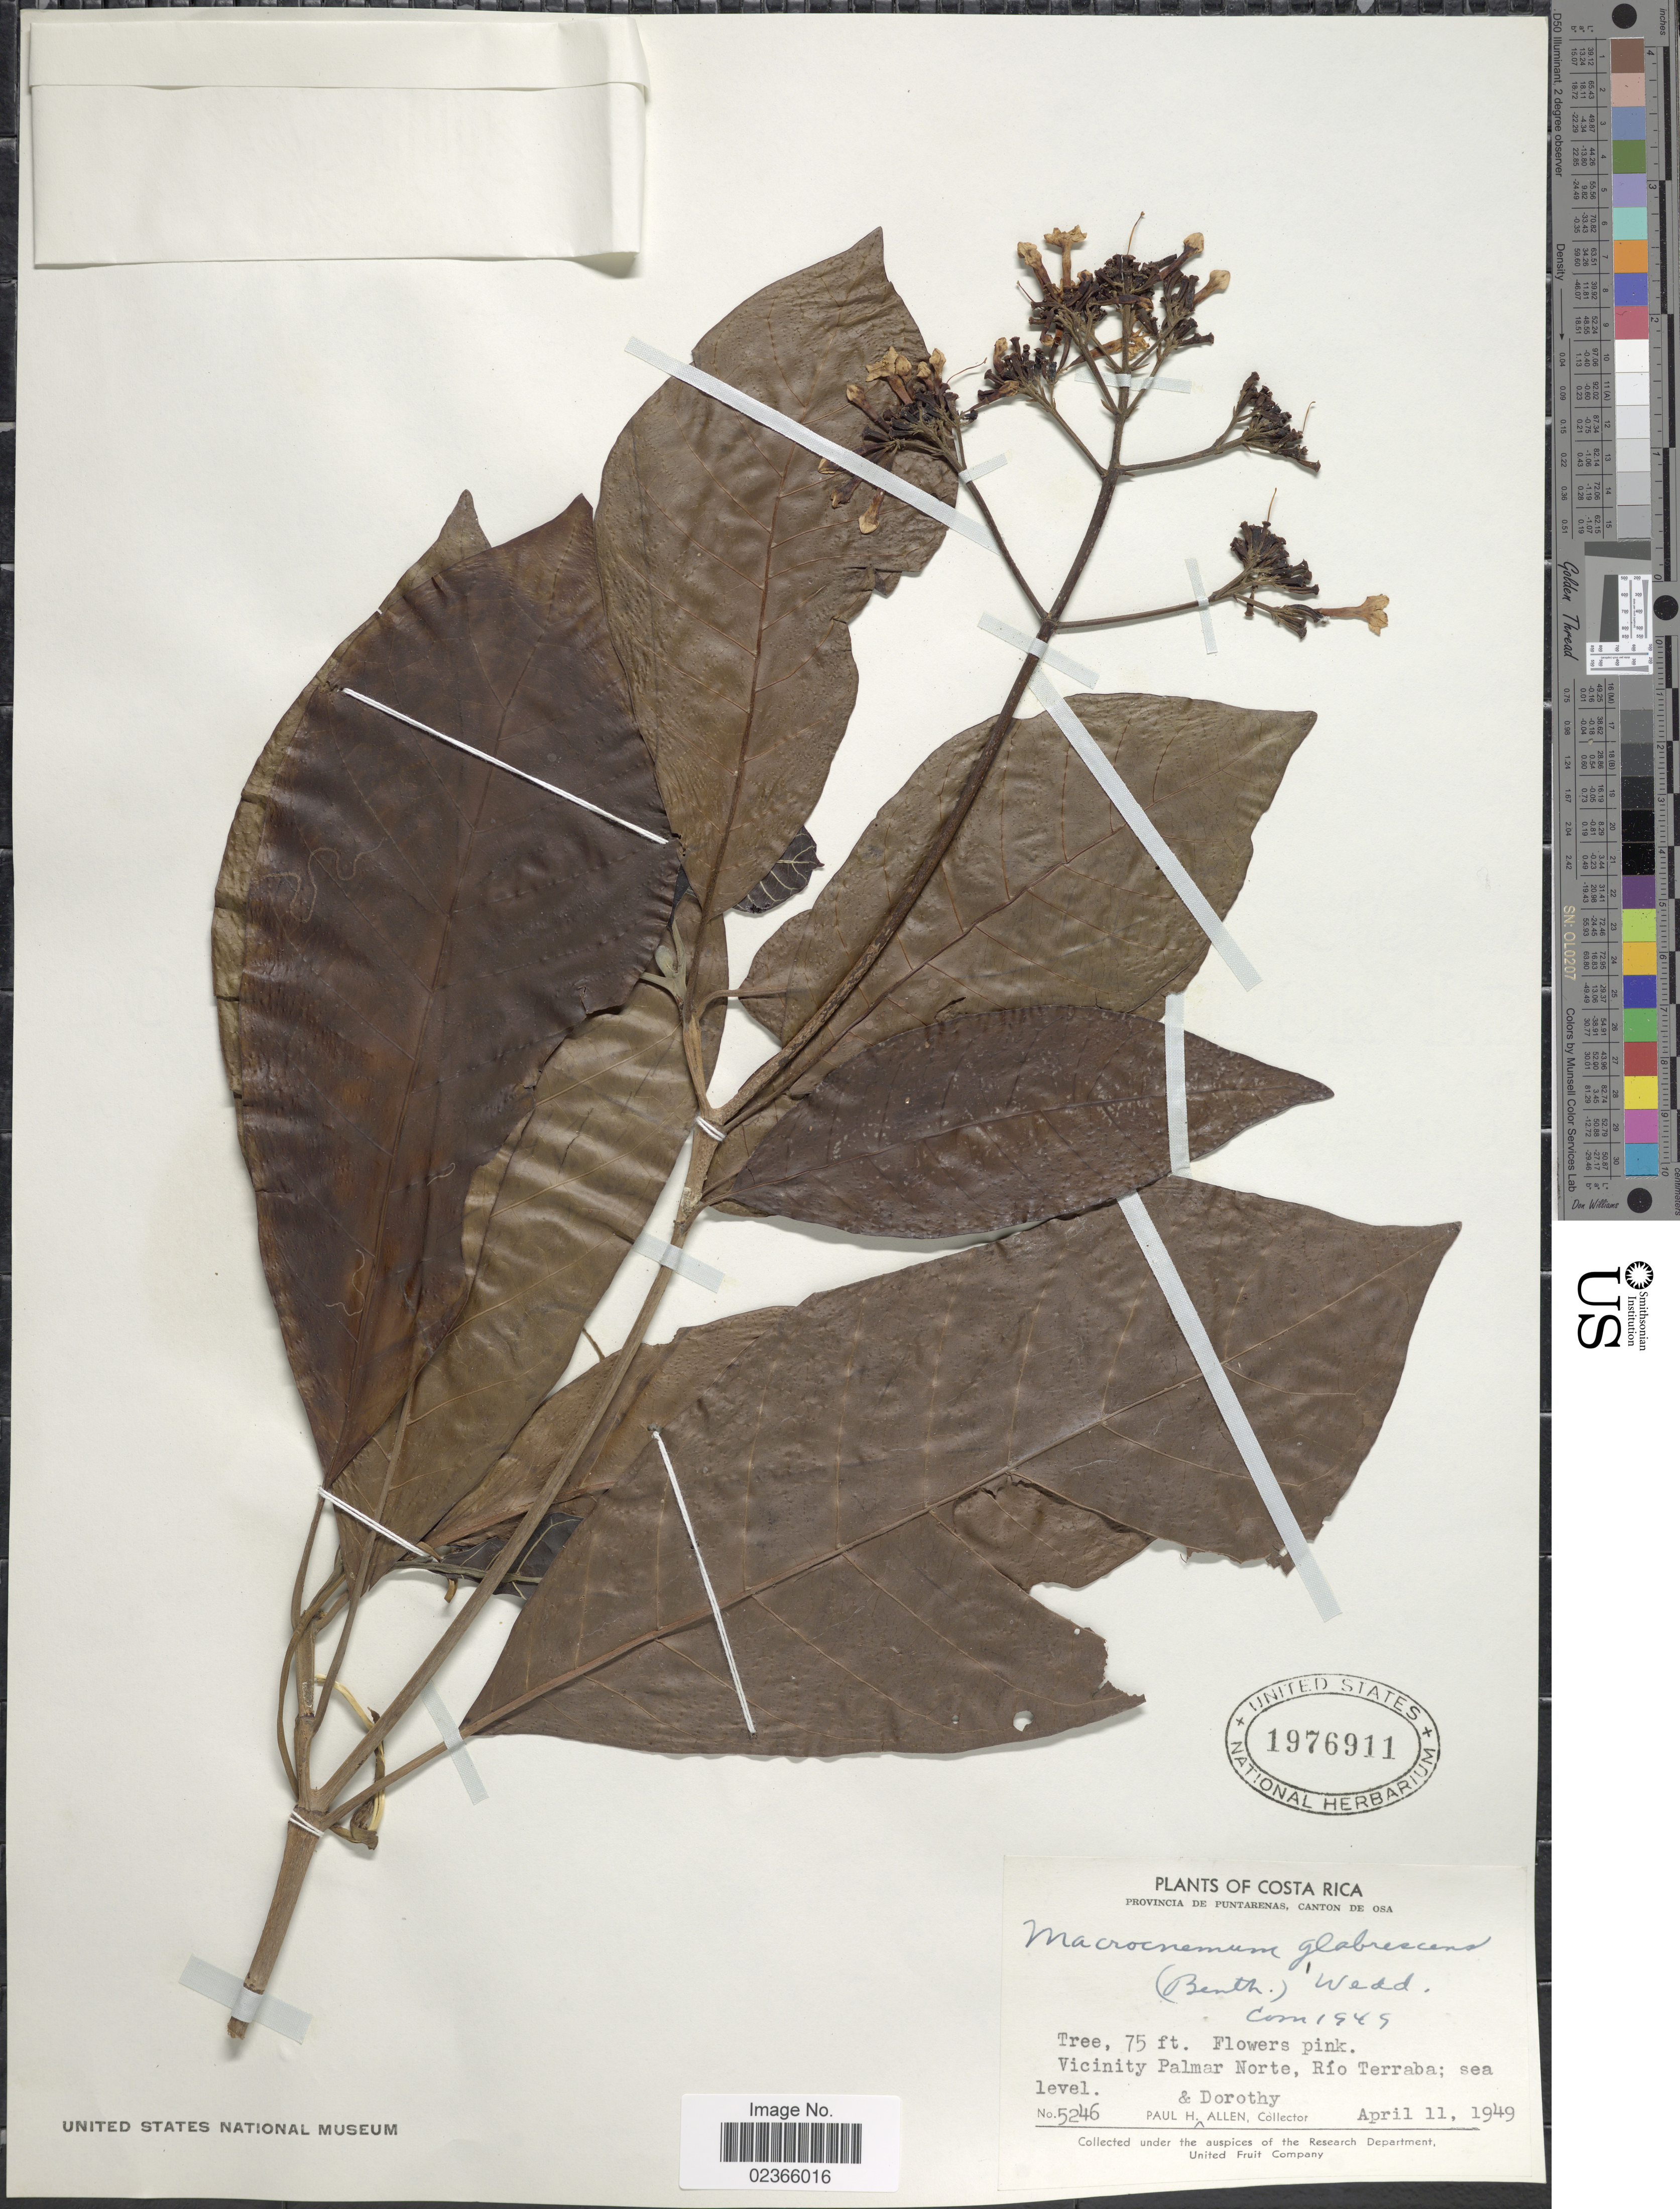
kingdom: Plantae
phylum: Tracheophyta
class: Magnoliopsida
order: Gentianales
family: Rubiaceae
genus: Macrocnemum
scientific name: Macrocnemum glabrescens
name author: (Benth.) Wedd.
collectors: P. H. Allen & D. O. Allen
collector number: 5246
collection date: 1949-04-11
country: Costa Rica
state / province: Puntarenas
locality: Provincia de Puntarenas. Canton de Osa. Vicinity Palmar Norte, Rio Terraba.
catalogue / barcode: US 1976911